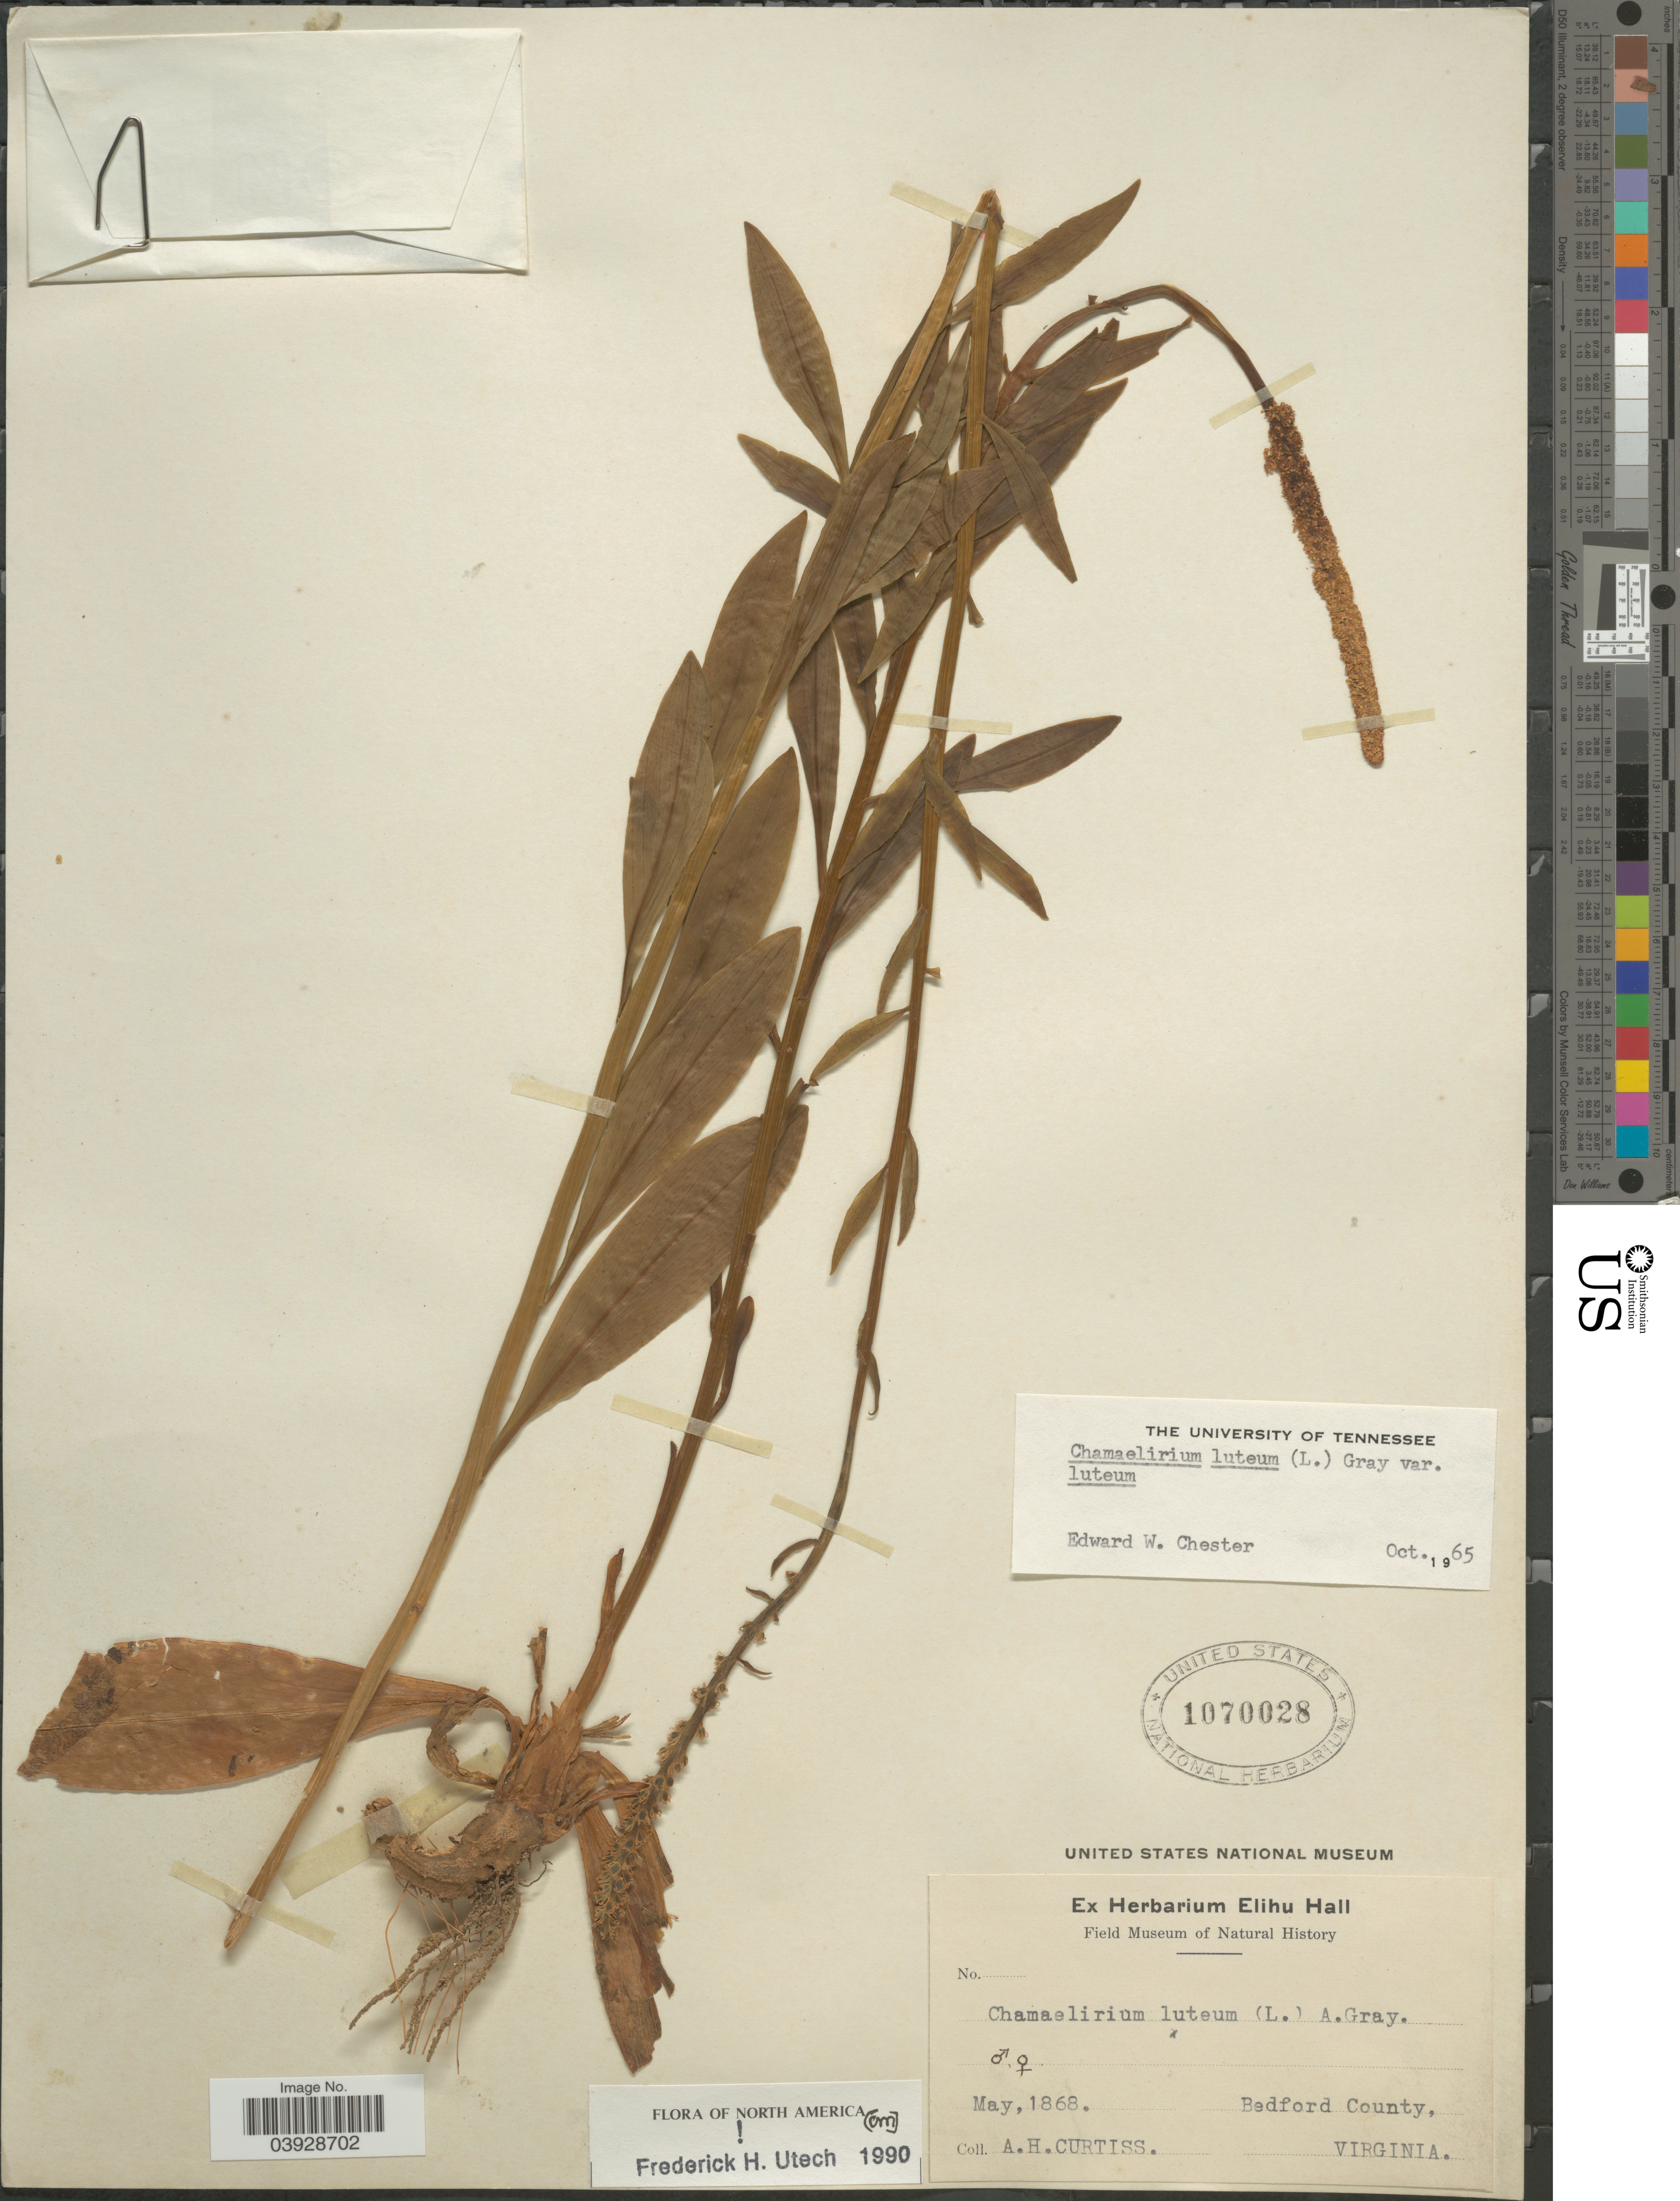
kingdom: Plantae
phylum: Tracheophyta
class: Liliopsida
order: Liliales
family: Melanthiaceae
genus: Chamaelirium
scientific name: Chamaelirium luteum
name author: (L.) A. Gray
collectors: A. H. Curtiss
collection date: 1868-05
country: United States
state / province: Virginia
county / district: Bedford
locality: Bedford County.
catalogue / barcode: US 1070028